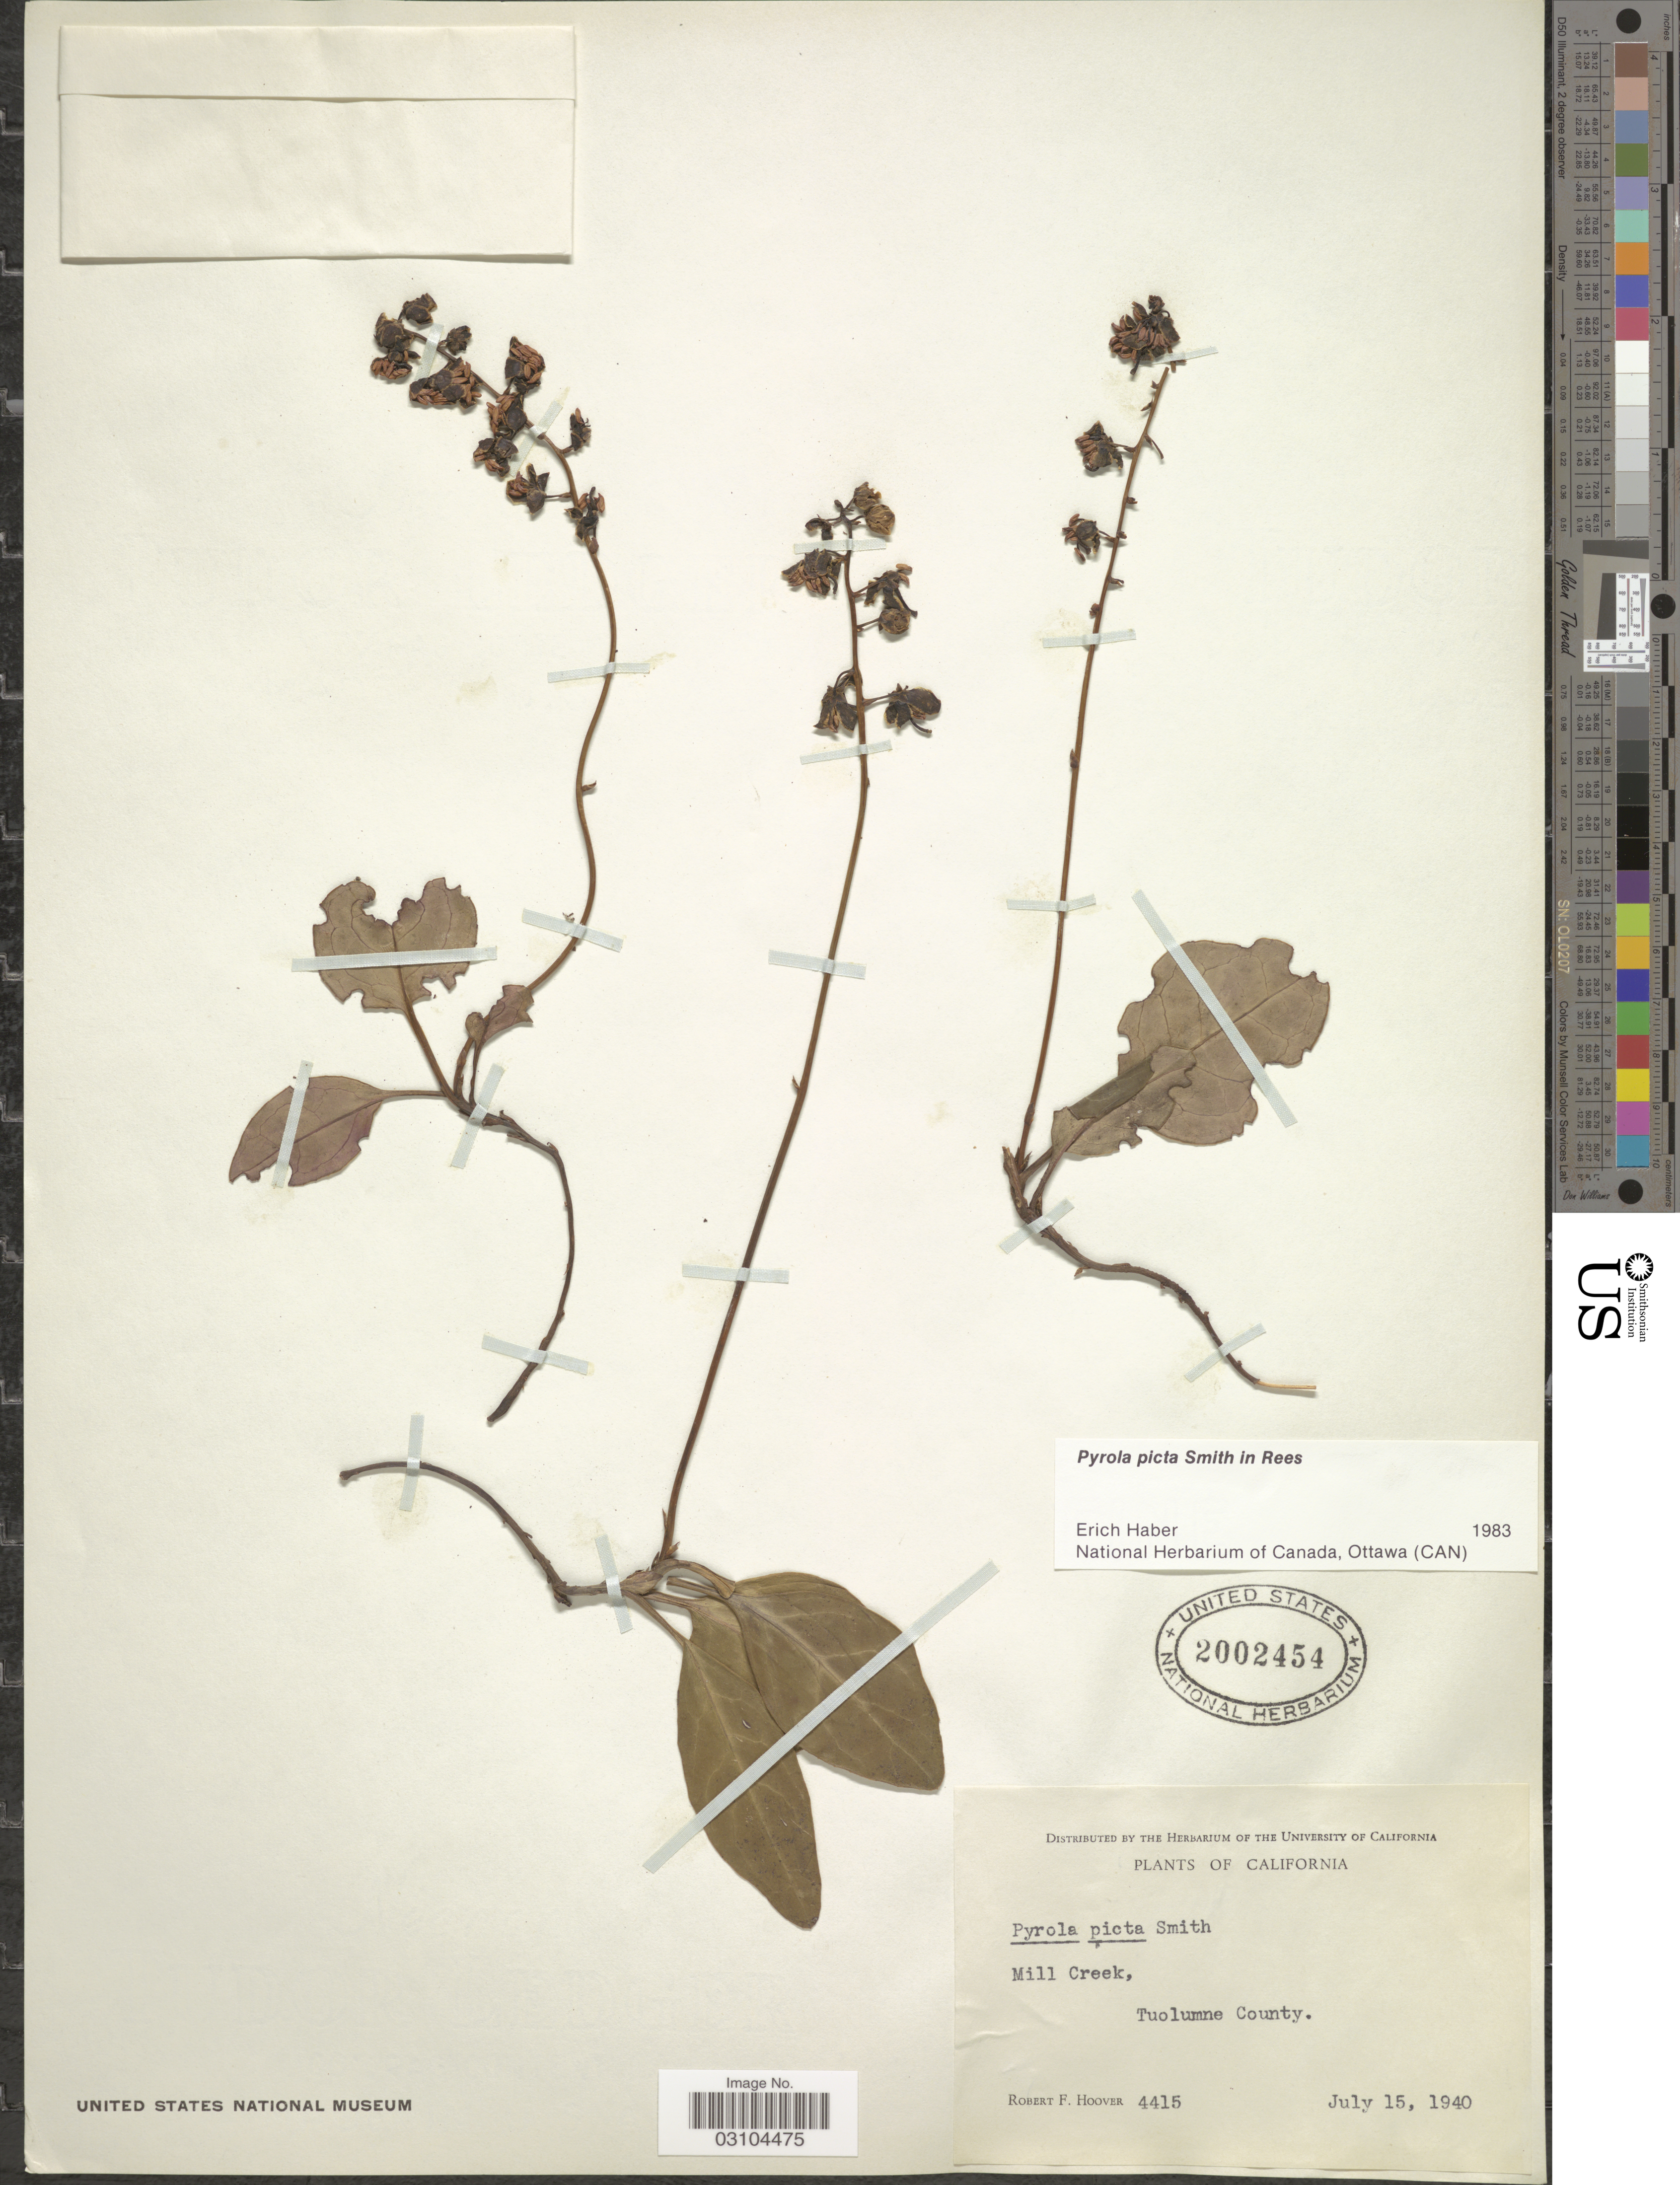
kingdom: Plantae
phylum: Tracheophyta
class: Magnoliopsida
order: Ericales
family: Ericaceae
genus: Pyrola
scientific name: Pyrola picta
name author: Sm. in Rees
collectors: R. F. Hoover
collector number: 4415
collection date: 1940-07-15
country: United States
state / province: California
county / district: Tuolumne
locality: Mill Creek, Tuolumne County.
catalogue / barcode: US 2002454